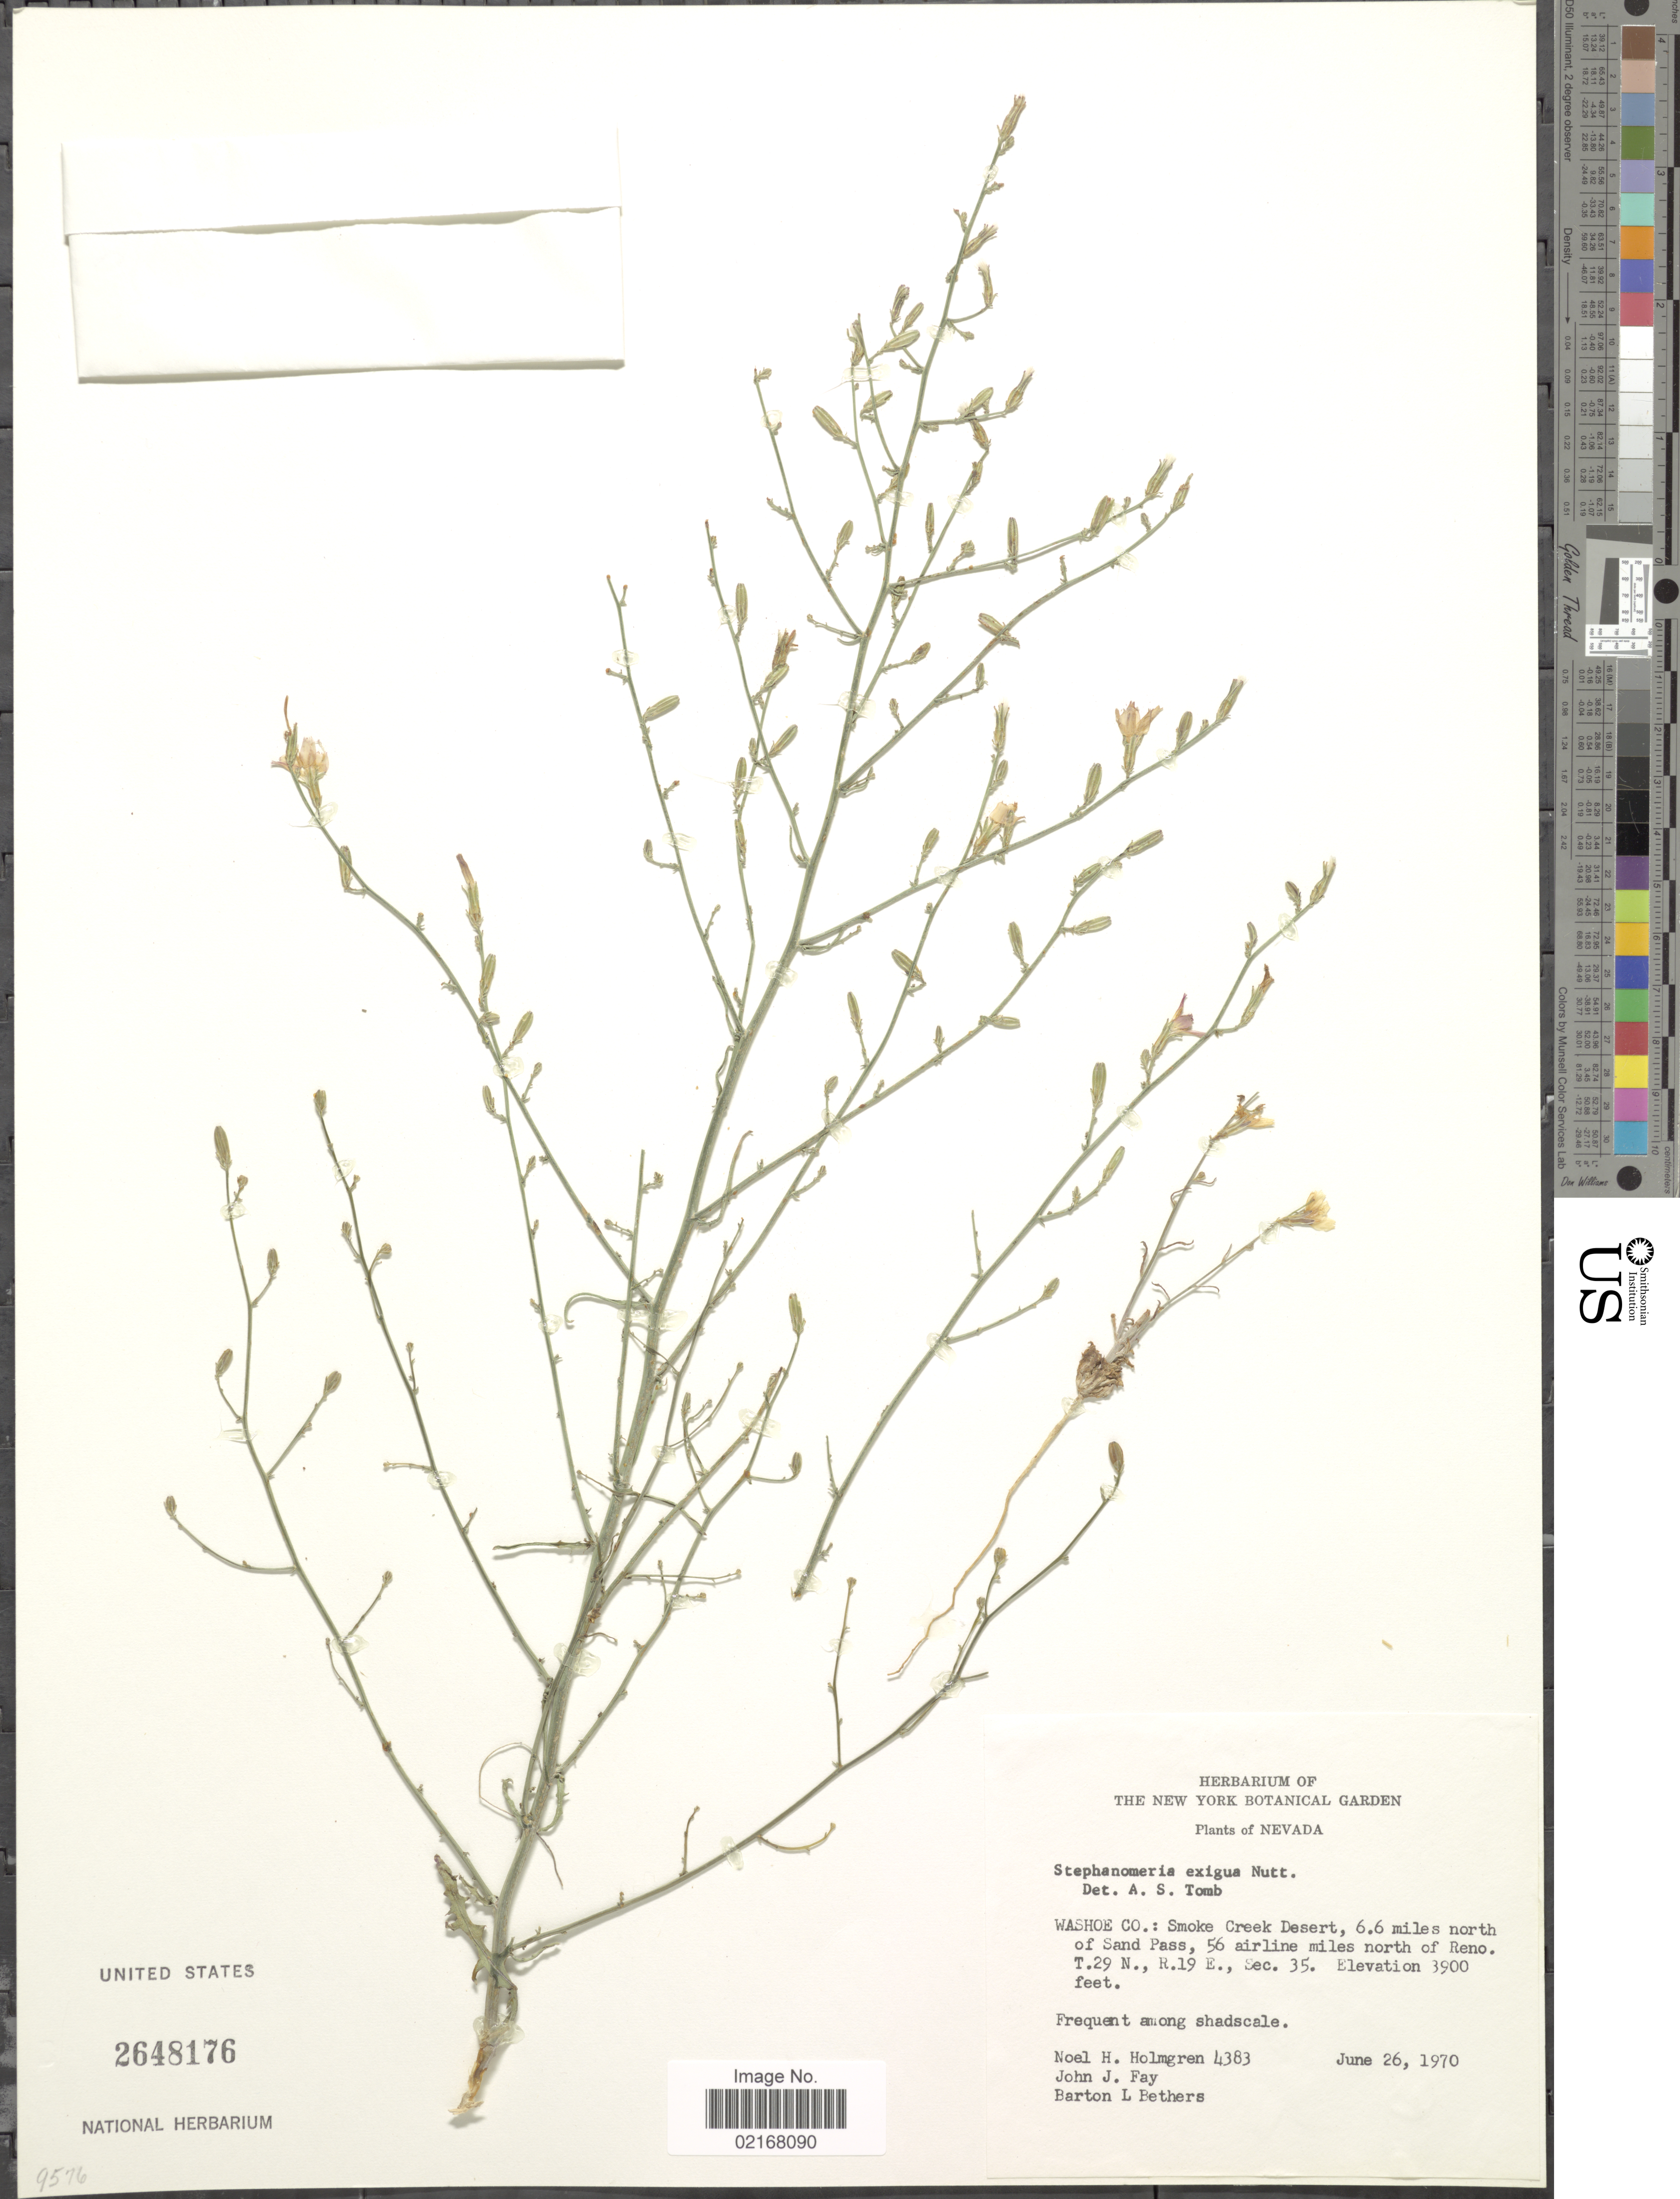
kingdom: Plantae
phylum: Tracheophyta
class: Magnoliopsida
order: Asterales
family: Asteraceae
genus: Stephanomeria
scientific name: Stephanomeria exigua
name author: Nutt.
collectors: N. H. Holmgren, J. Fay & B. Bethers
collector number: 4383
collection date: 1970-06-26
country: United States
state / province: Nevada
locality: Washoe Co.: Smoke Creek Desert, 6.6 miles north of Sand Pass, 56 airline miles north of Reno. T. 29 N., R. 19 E., Sec. 35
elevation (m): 1189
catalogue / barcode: US 2648176